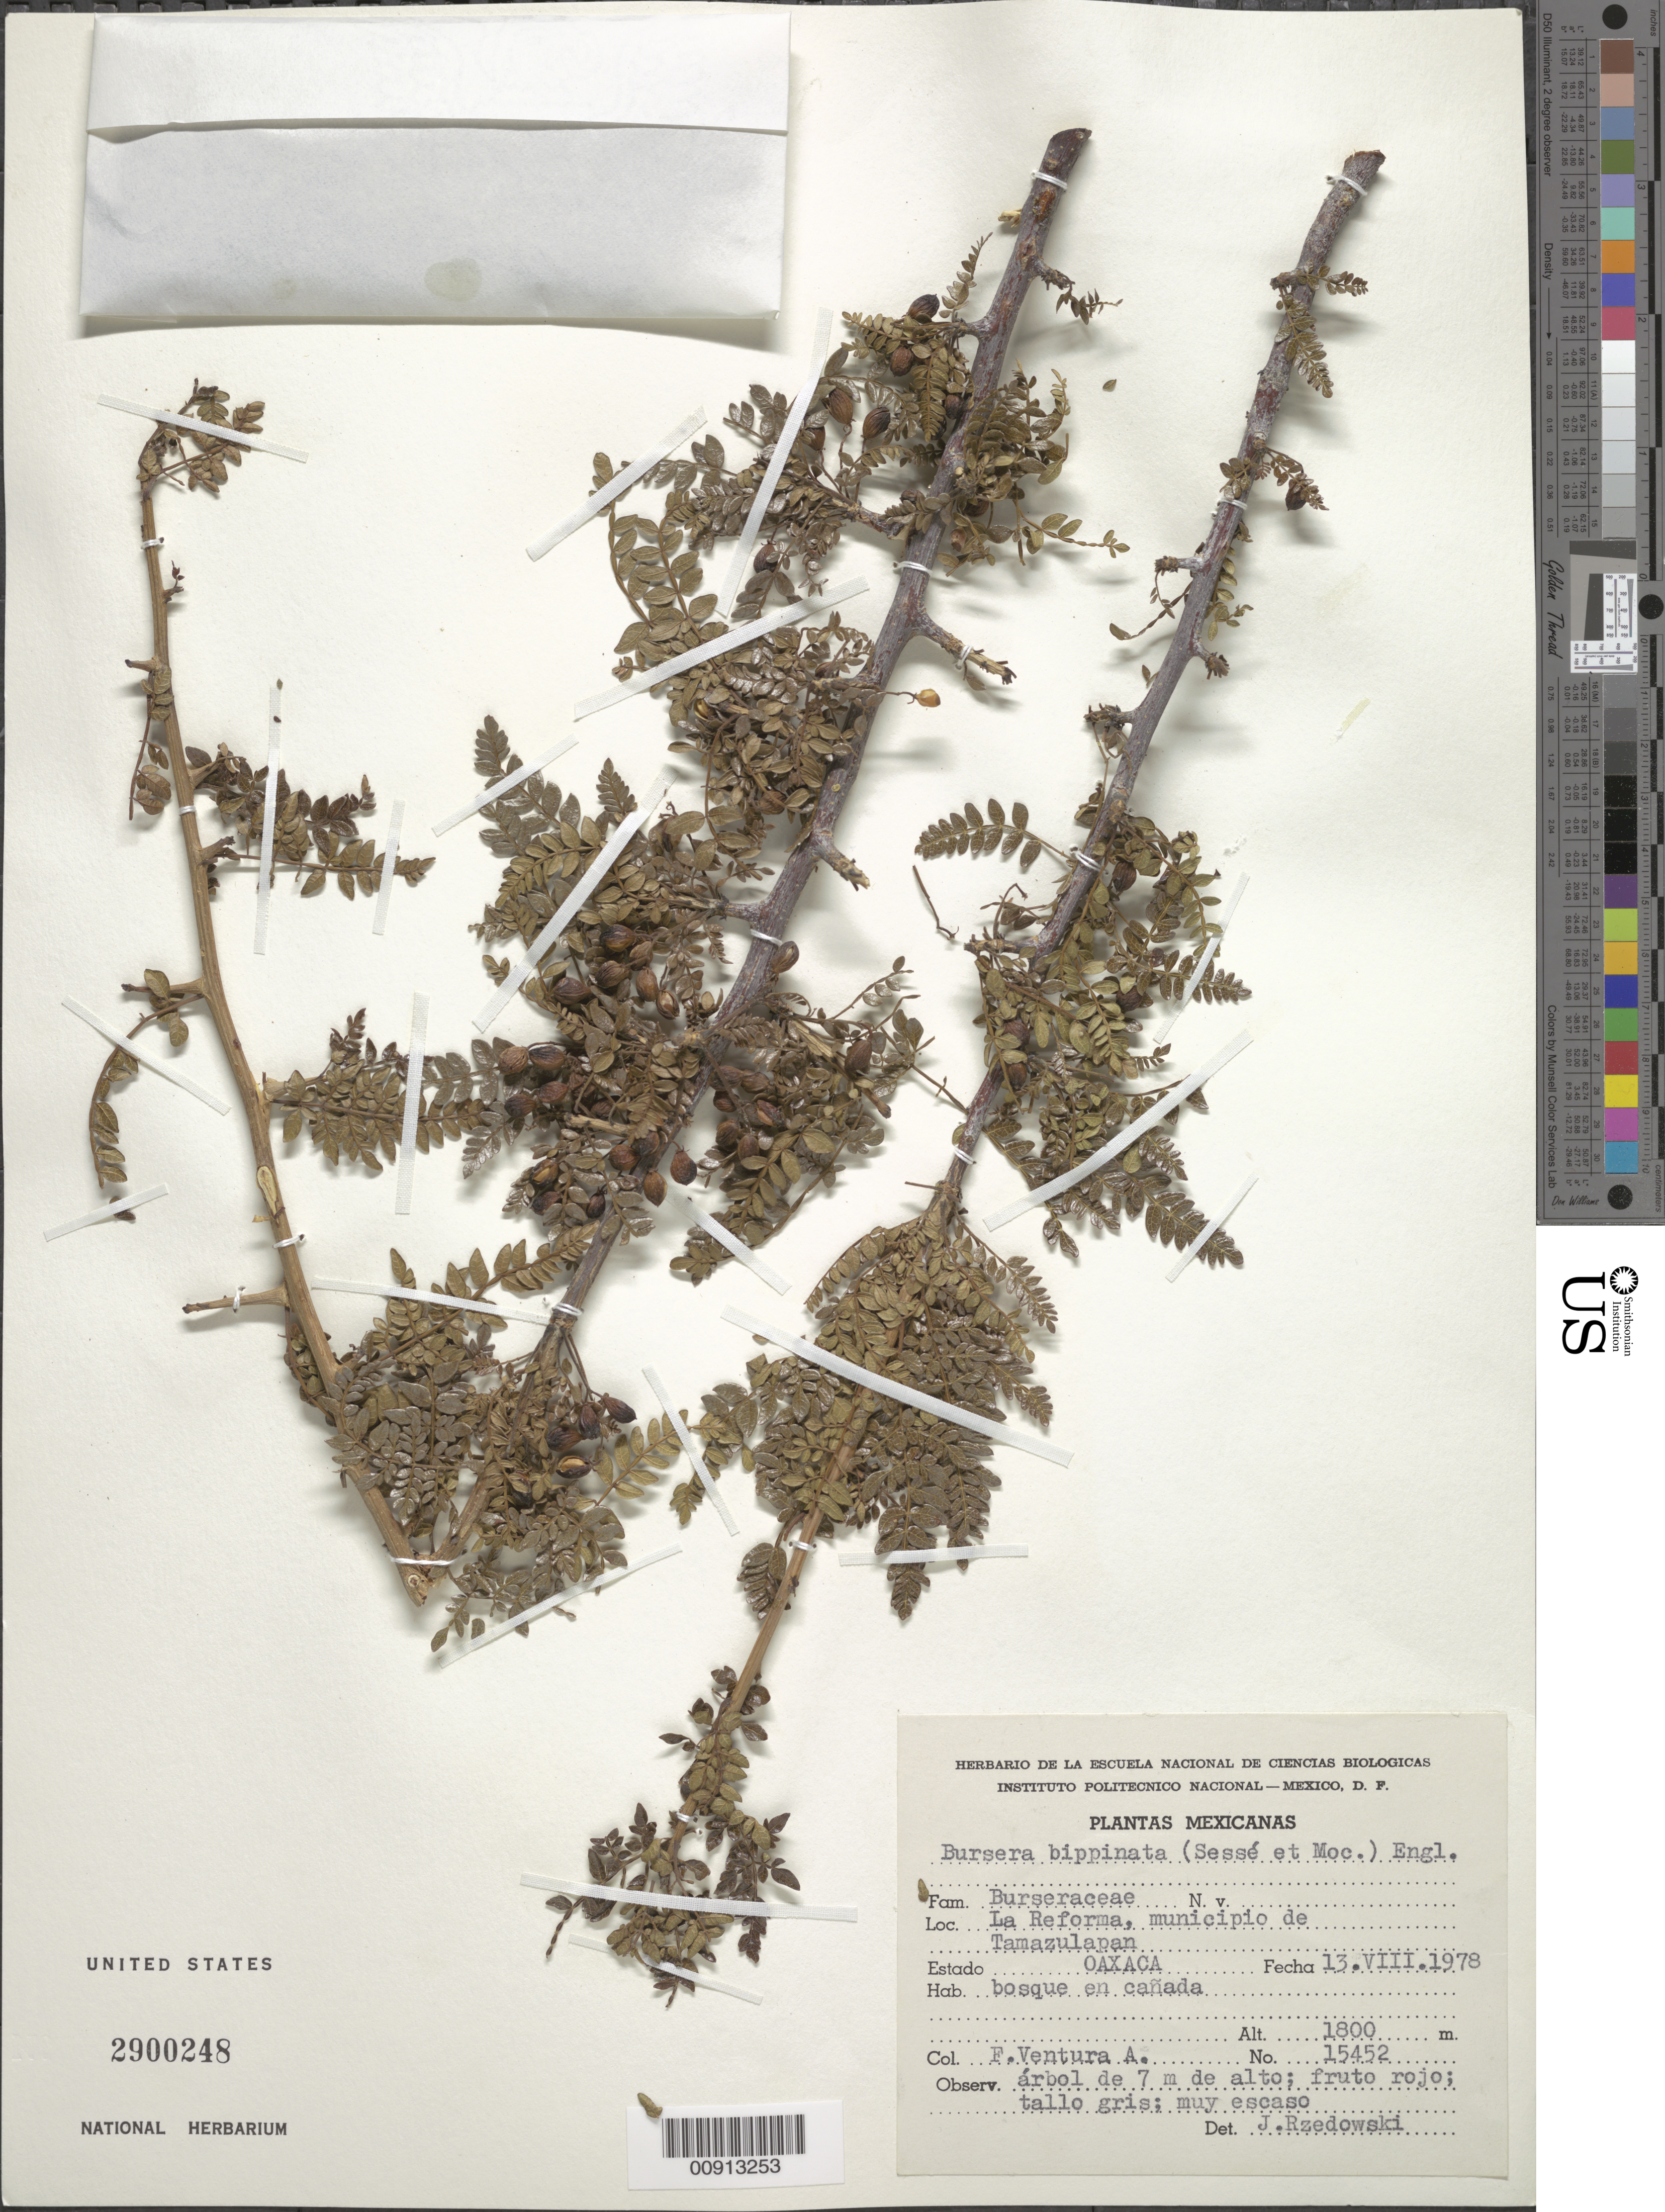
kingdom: Plantae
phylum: Tracheophyta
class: Magnoliopsida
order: Sapindales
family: Burseraceae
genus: Bursera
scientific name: Bursera bipinnata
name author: Engl.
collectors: F. Ventura A.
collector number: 15452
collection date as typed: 13 Aug 1978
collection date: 1978-08-13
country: Mexico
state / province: Oaxaca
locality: La Reforma, municipio de Tamazulapan, Estado Oaxaca.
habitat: Bosque en cañada.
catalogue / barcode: US 2900248